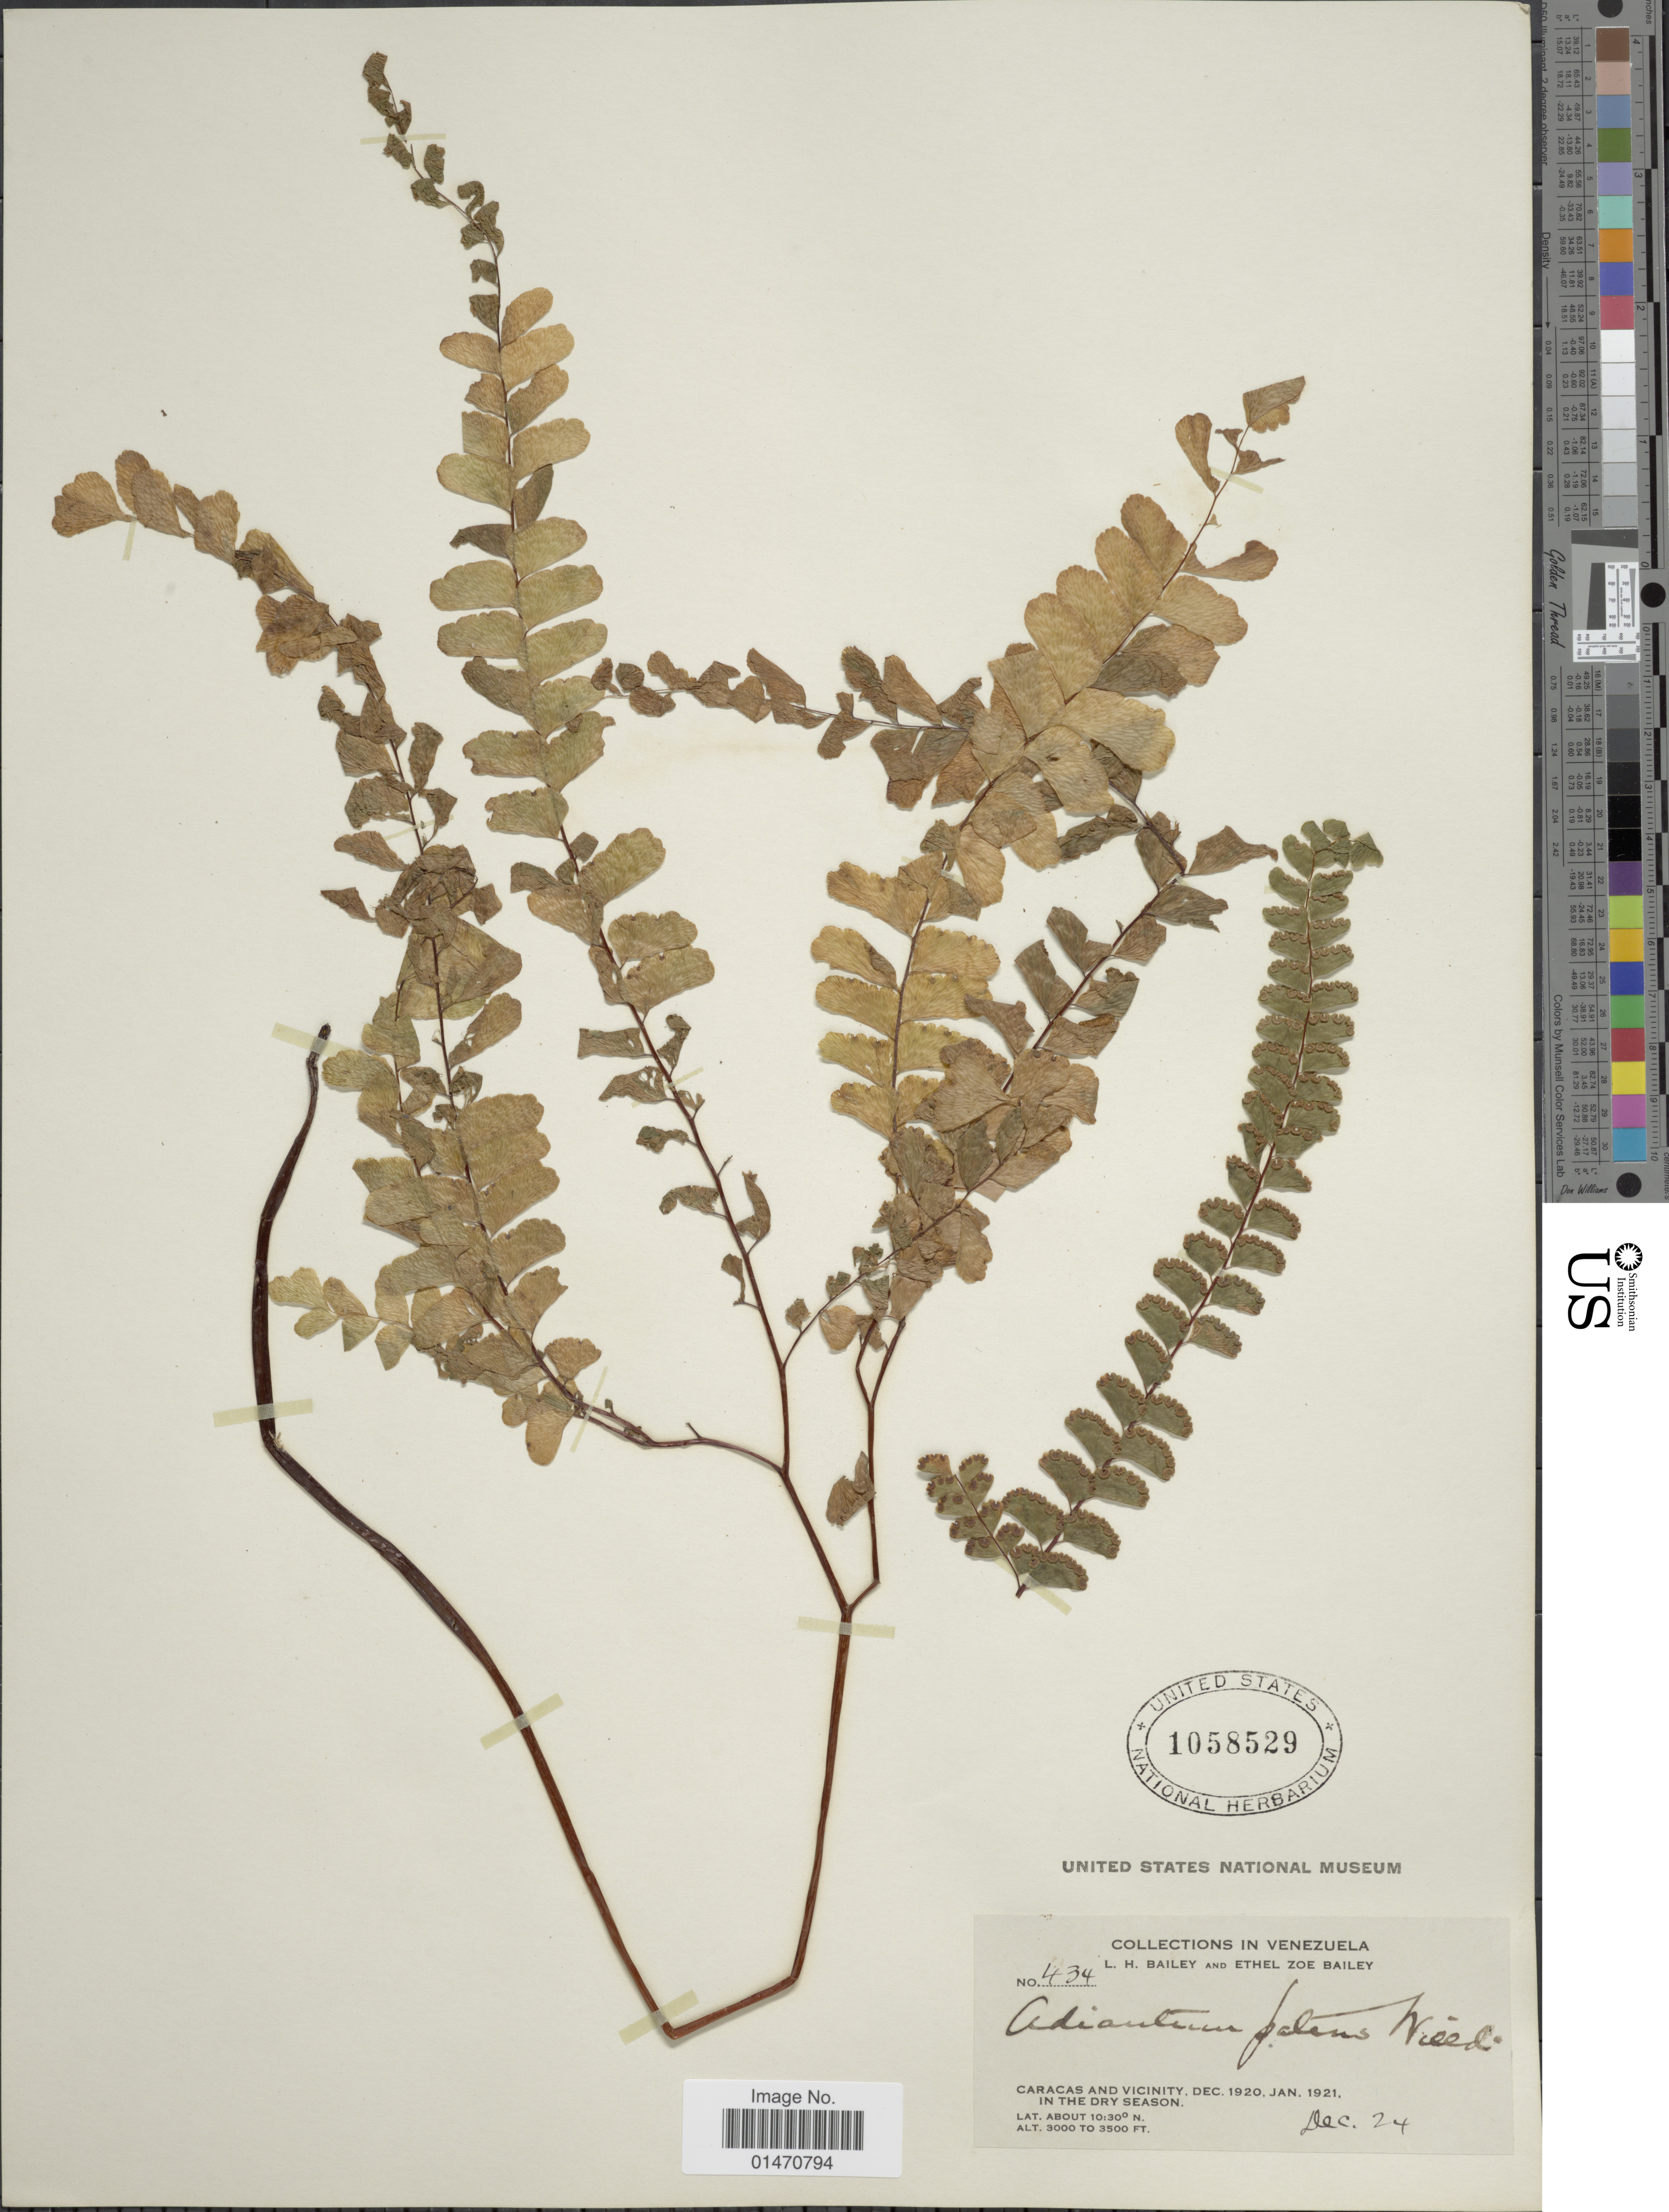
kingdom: Plantae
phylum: Tracheophyta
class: Polypodiopsida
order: Polypodiales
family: Pteridaceae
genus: Adiantum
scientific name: Adiantum patens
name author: Willd.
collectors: L. H. Bailey & E. Z. Bailey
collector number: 434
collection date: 1920-12-24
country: Venezuela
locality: Venezuela, Caracas and vicinity, in the dry season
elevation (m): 914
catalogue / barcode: US 1058529